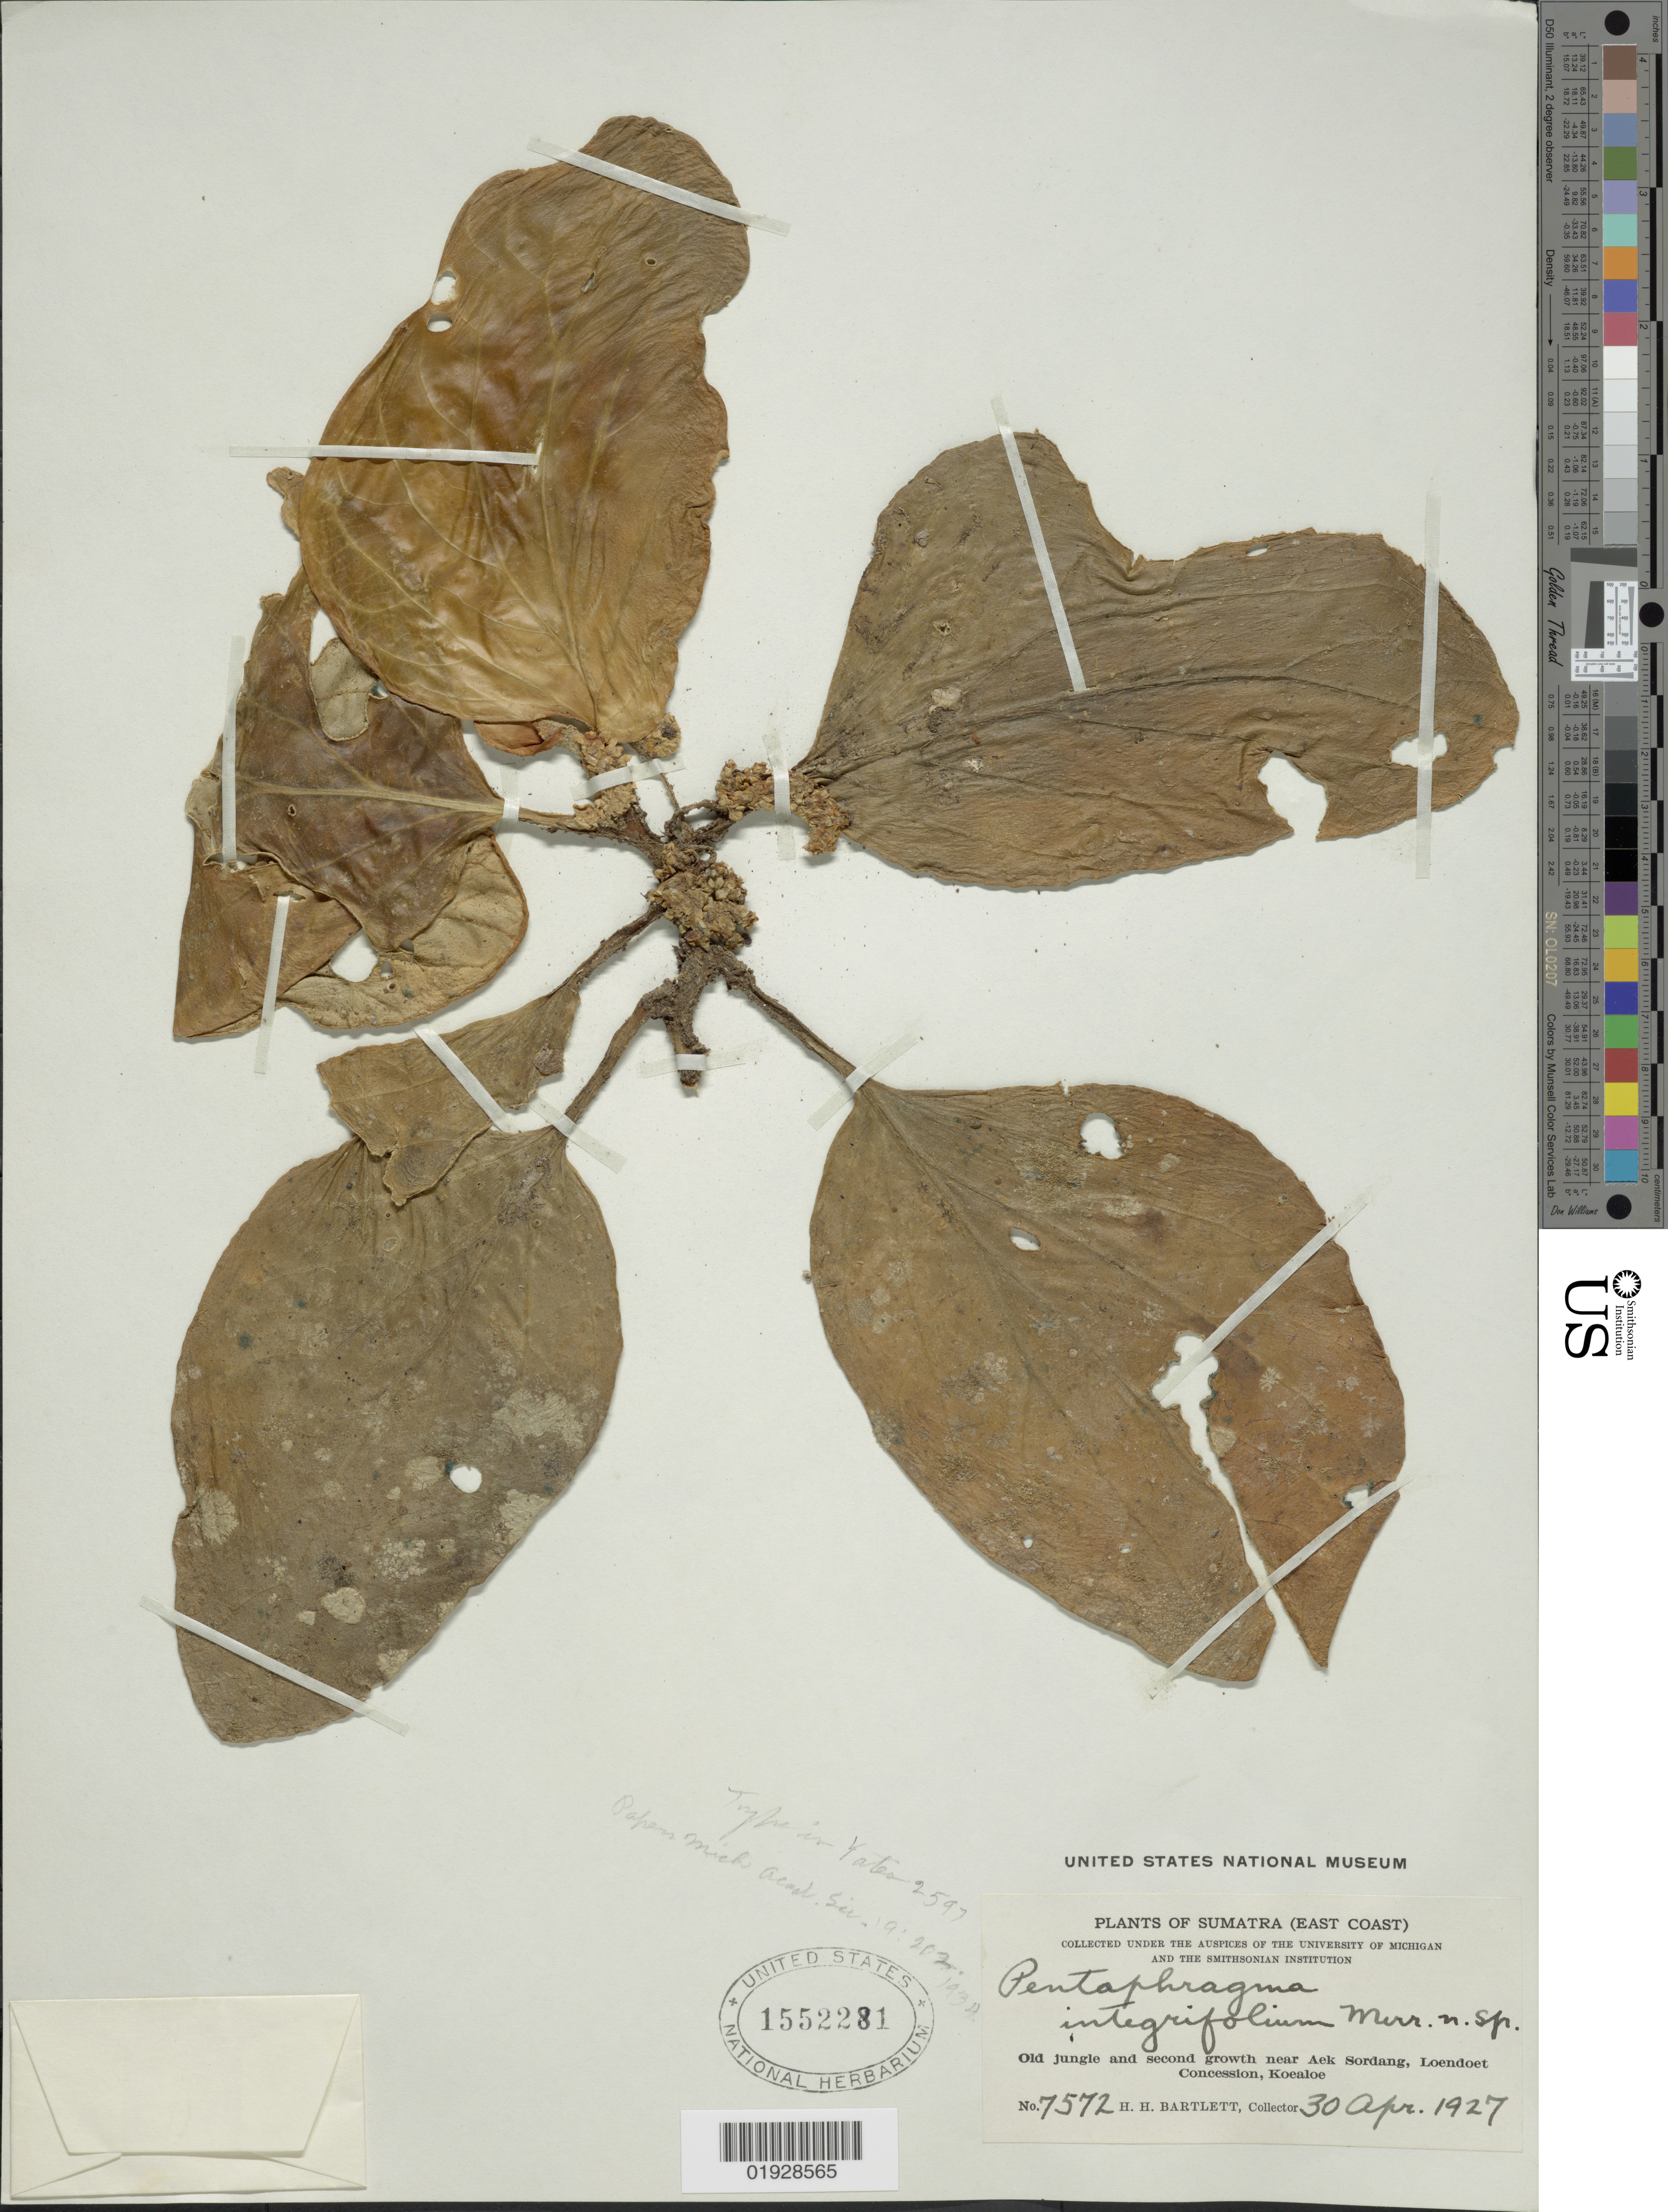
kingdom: Plantae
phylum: Tracheophyta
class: Magnoliopsida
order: Asterales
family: Pentaphragmataceae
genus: Pentaphragma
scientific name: Pentaphragma integrifolium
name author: Merr.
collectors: H. H. Bartlett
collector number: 7572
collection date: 1927-04-30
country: Indonesia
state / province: Sumatra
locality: (East Coast). Old jungle and second growth near Aek Sordang, Loendoet Concession, Koealoe.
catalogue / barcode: US 1552281